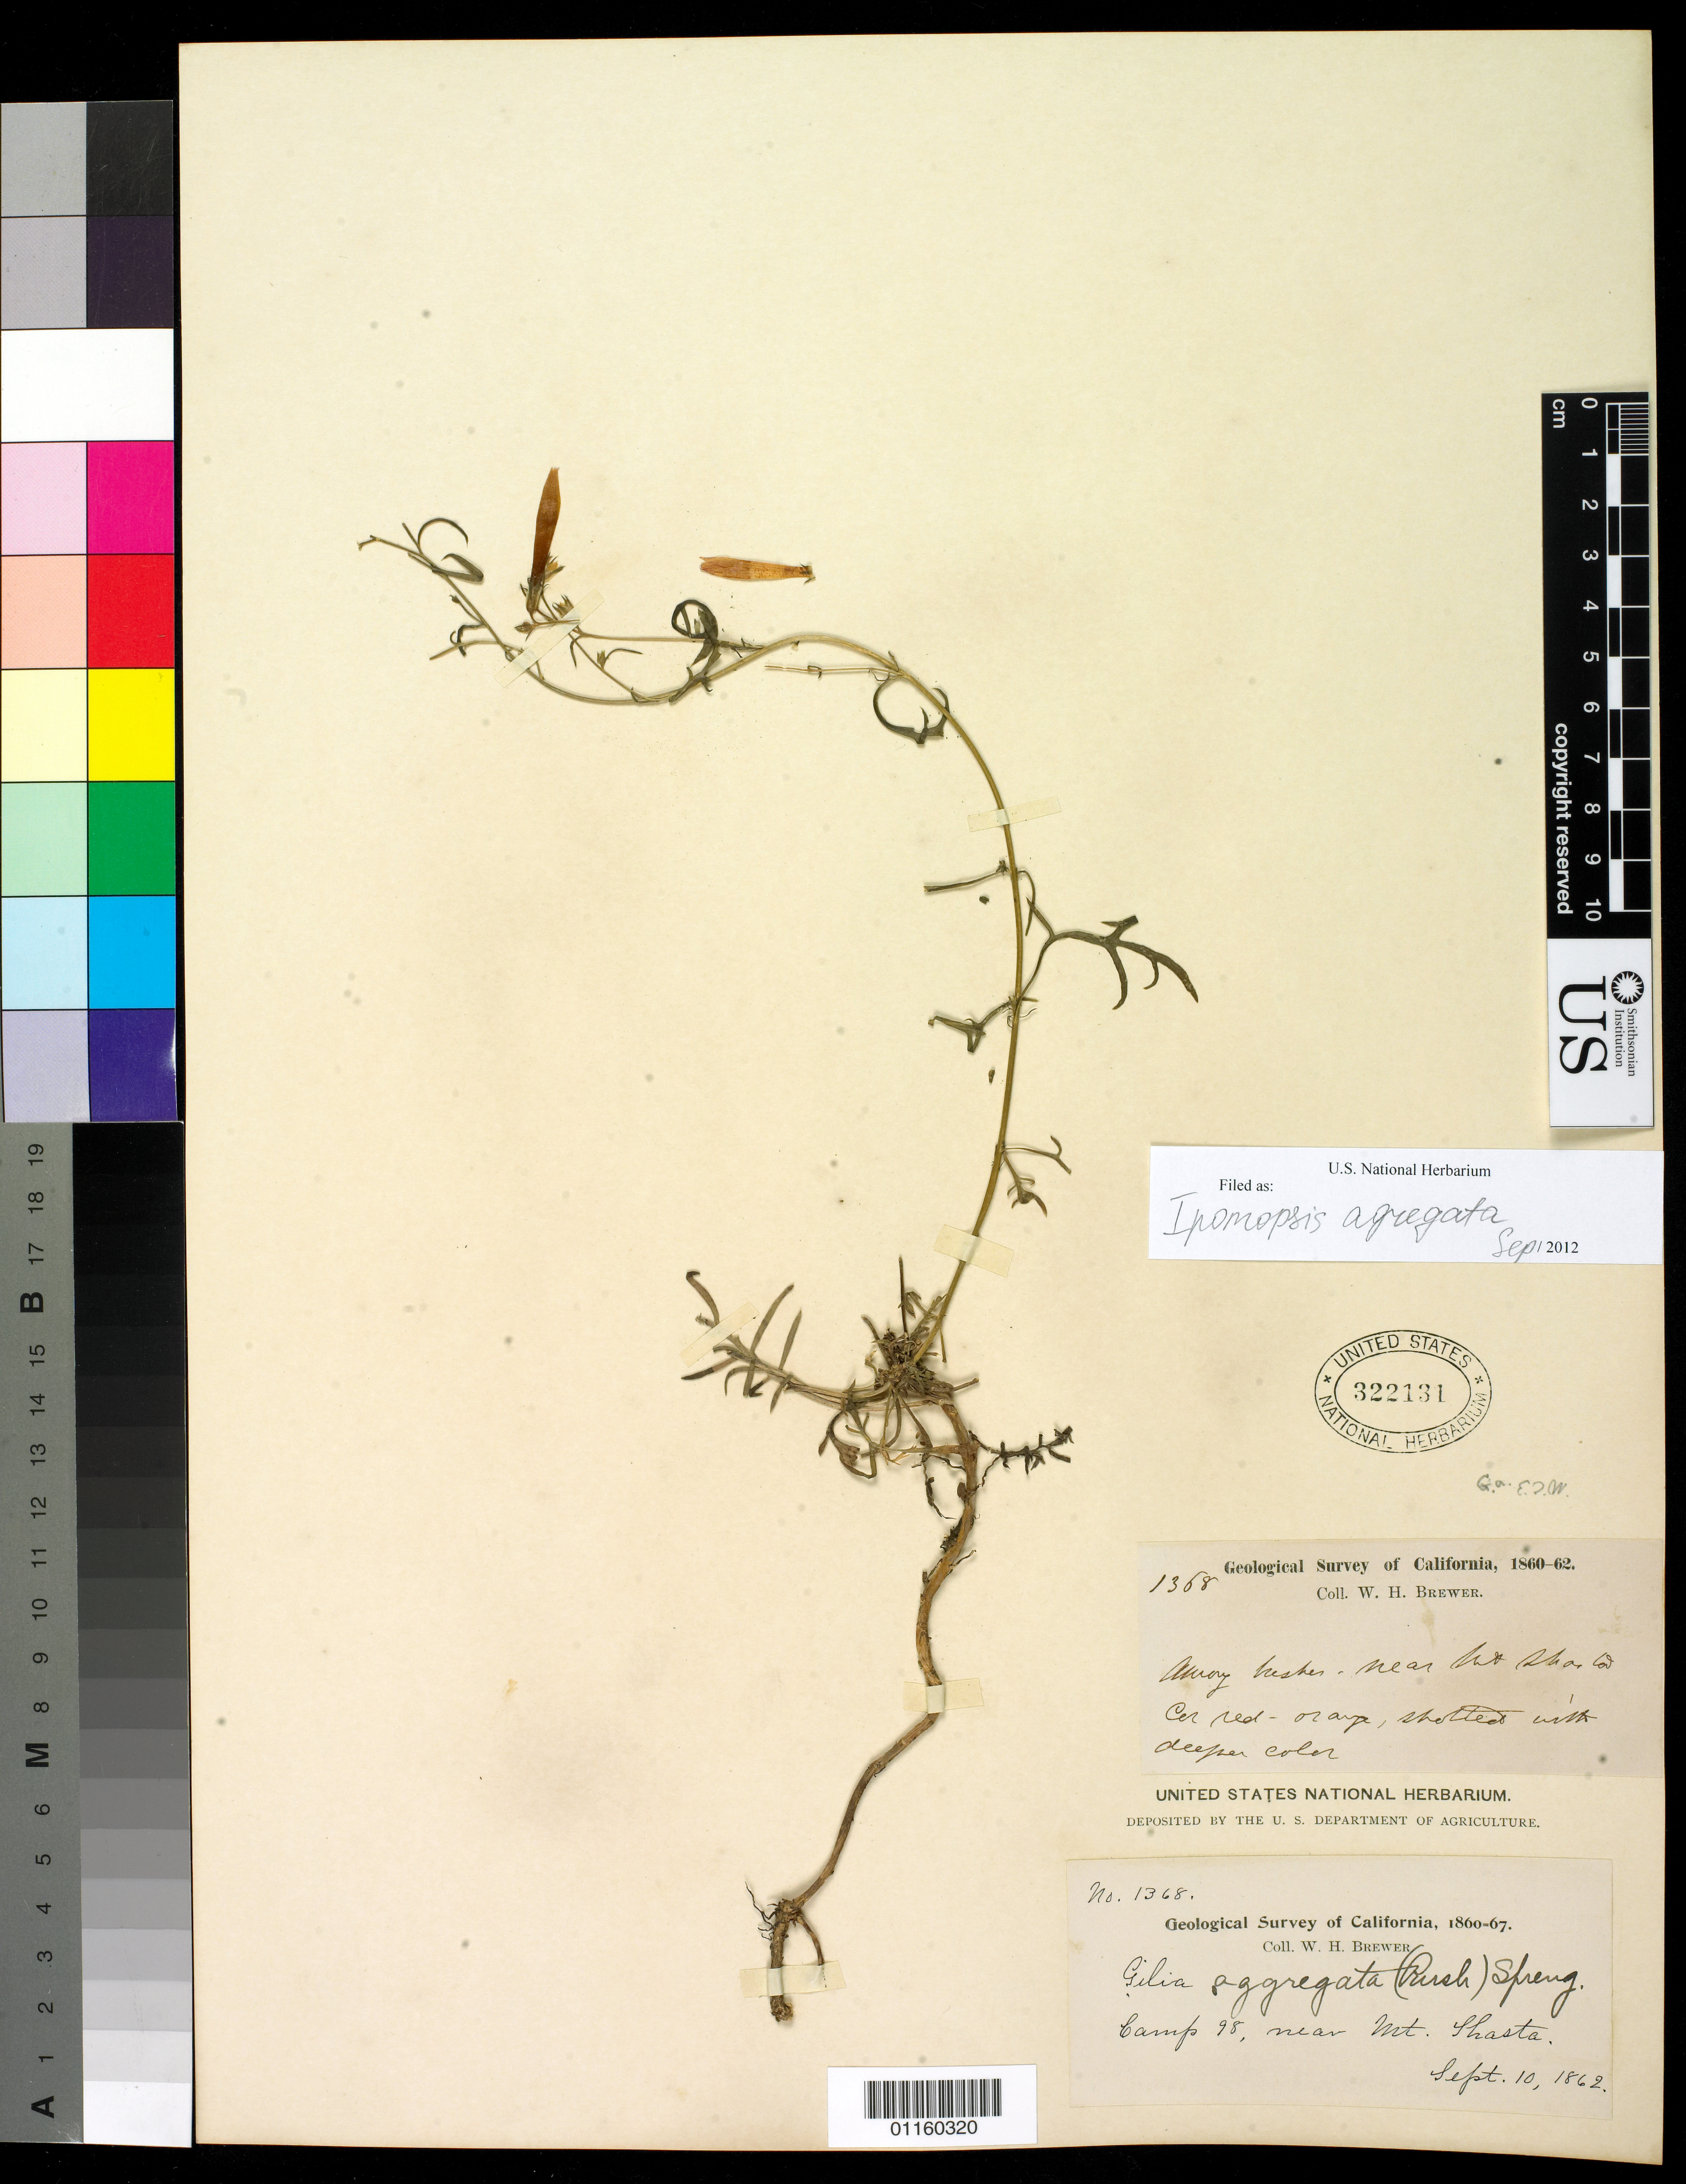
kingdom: Plantae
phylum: Tracheophyta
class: Magnoliopsida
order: Ericales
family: Polemoniaceae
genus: Ipomopsis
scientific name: Ipomopsis aggregata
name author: (Pursh) V.E. Grant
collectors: W. H. Brewer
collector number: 1368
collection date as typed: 10 Sep 1862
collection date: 1862-09-10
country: United States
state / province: California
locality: camp 98, near Mt. Shasta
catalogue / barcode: US 322131